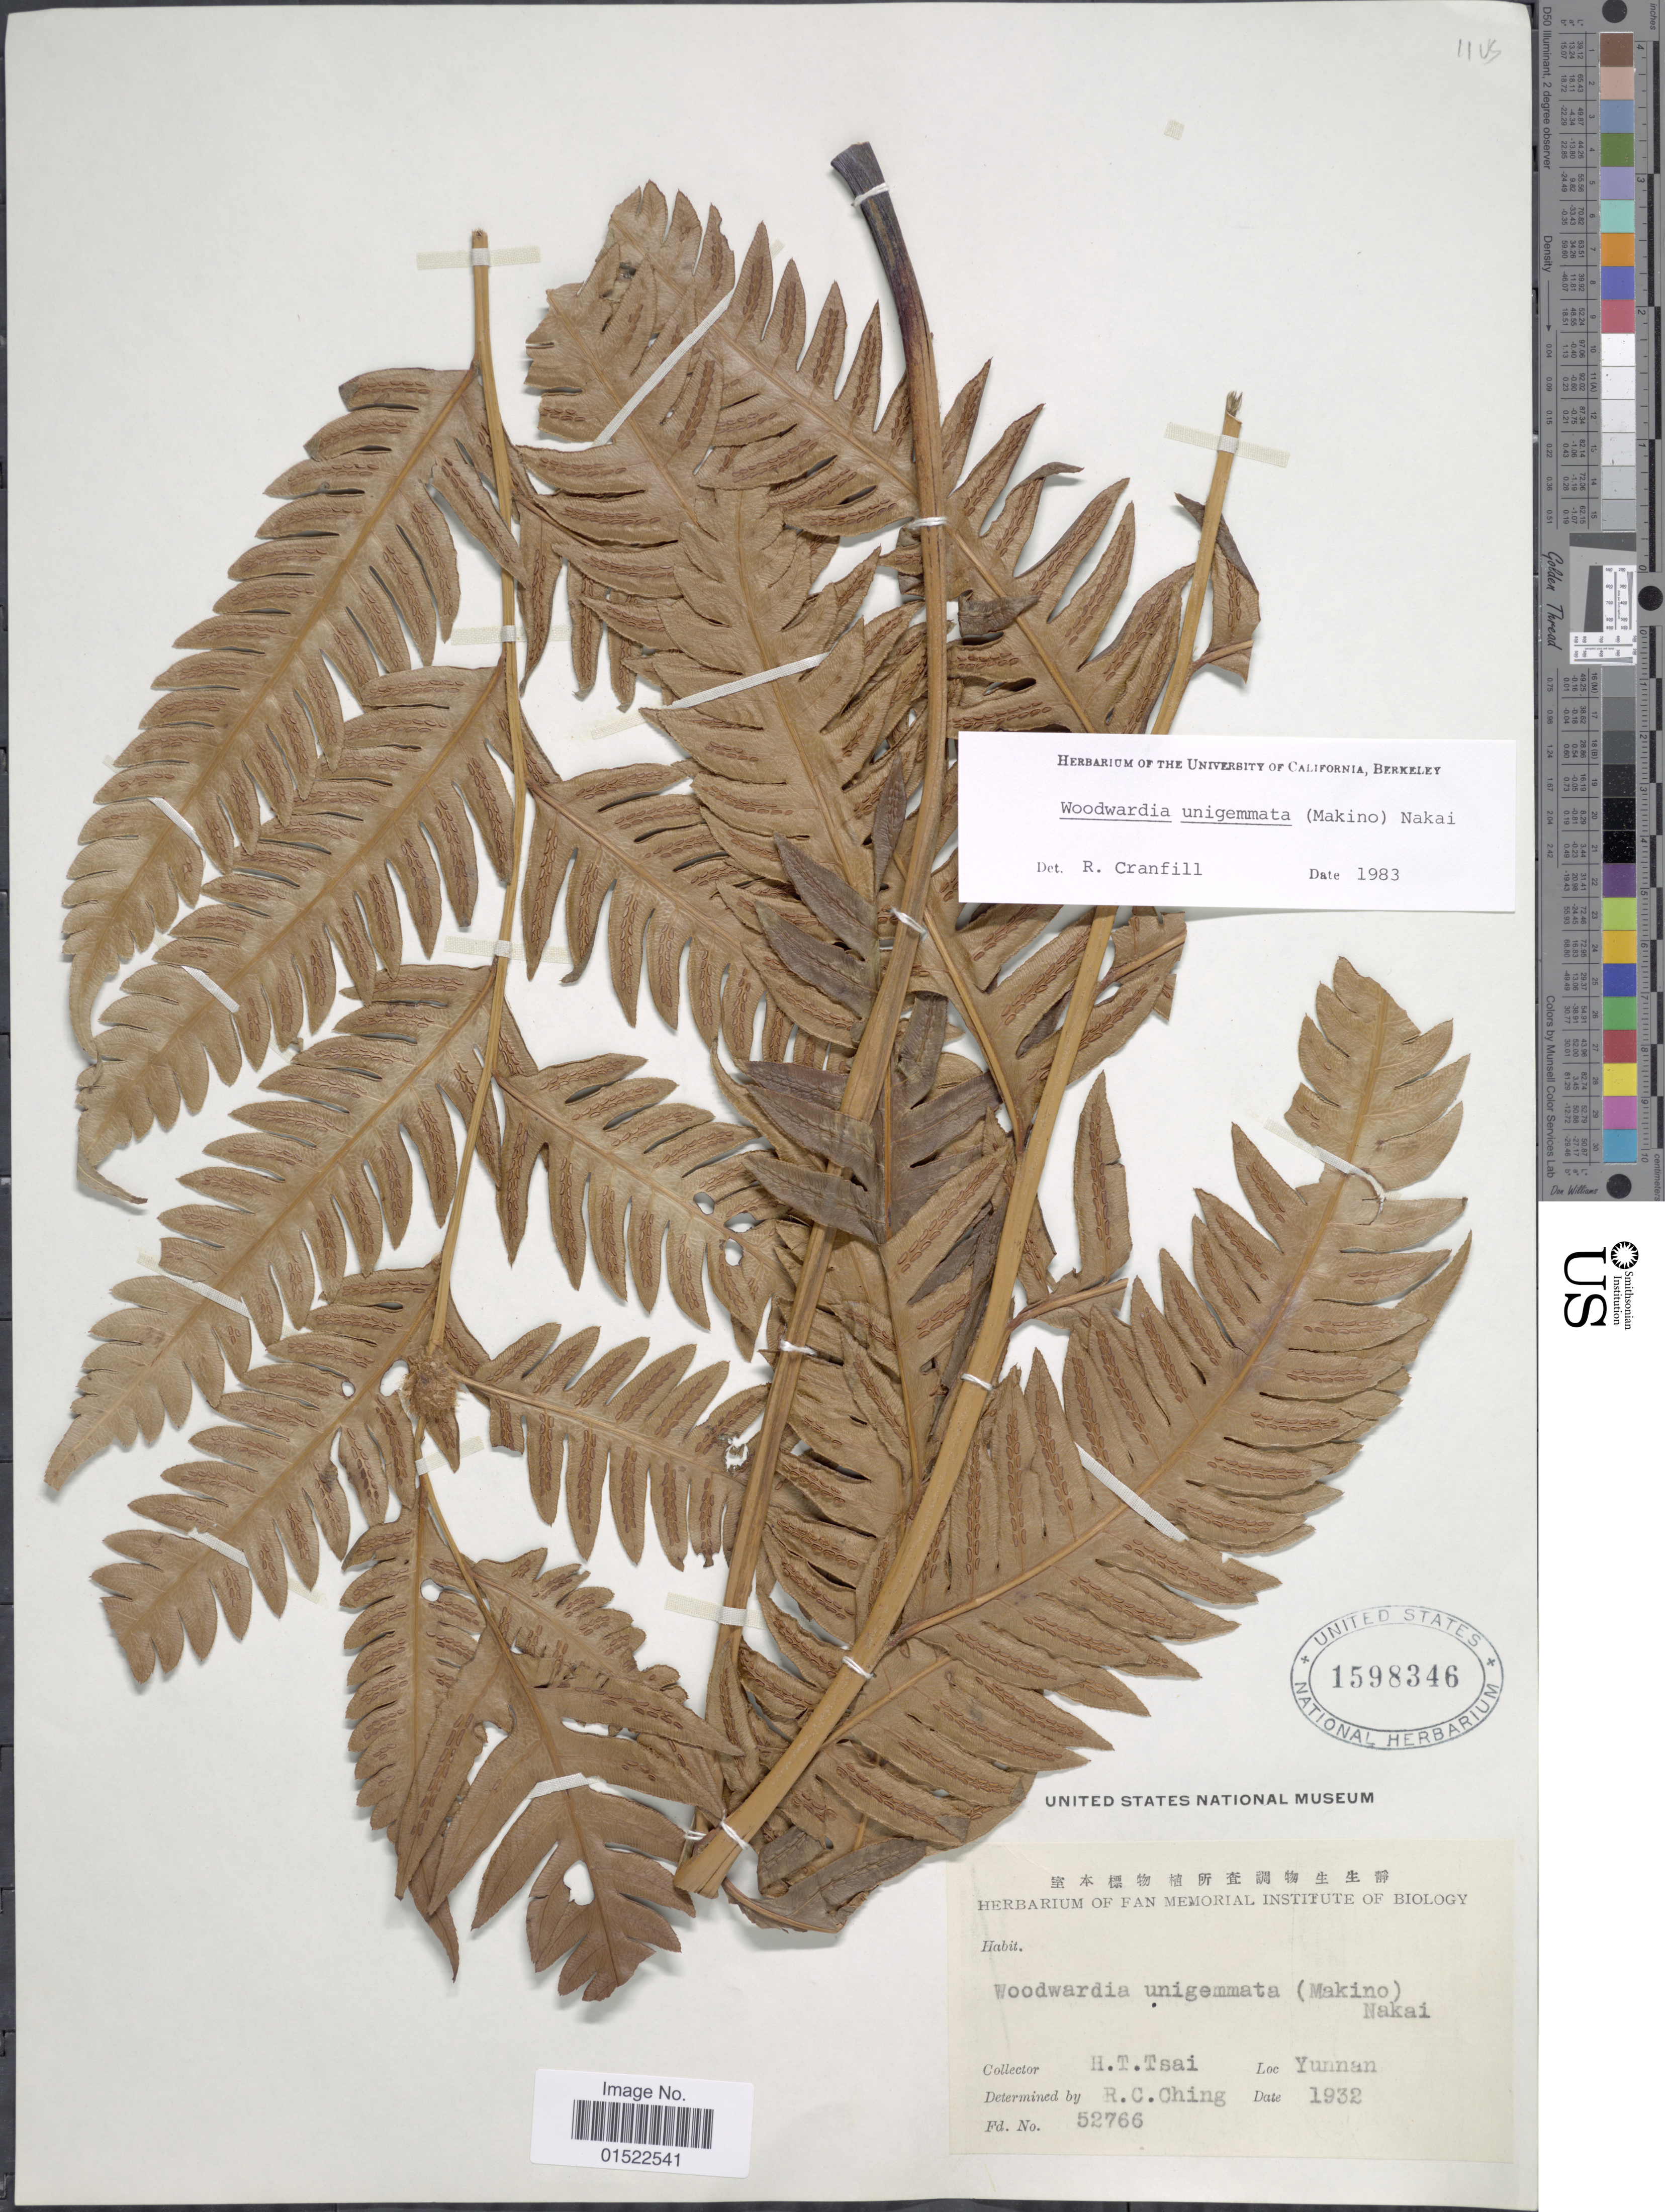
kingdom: Plantae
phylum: Tracheophyta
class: Polypodiopsida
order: Polypodiales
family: Blechnaceae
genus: Woodwardia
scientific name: Woodwardia unigemmata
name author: (Makino) Nakai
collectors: H. Tsai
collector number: Fd 52766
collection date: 1932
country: China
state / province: Yunnan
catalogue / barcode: US 1598346